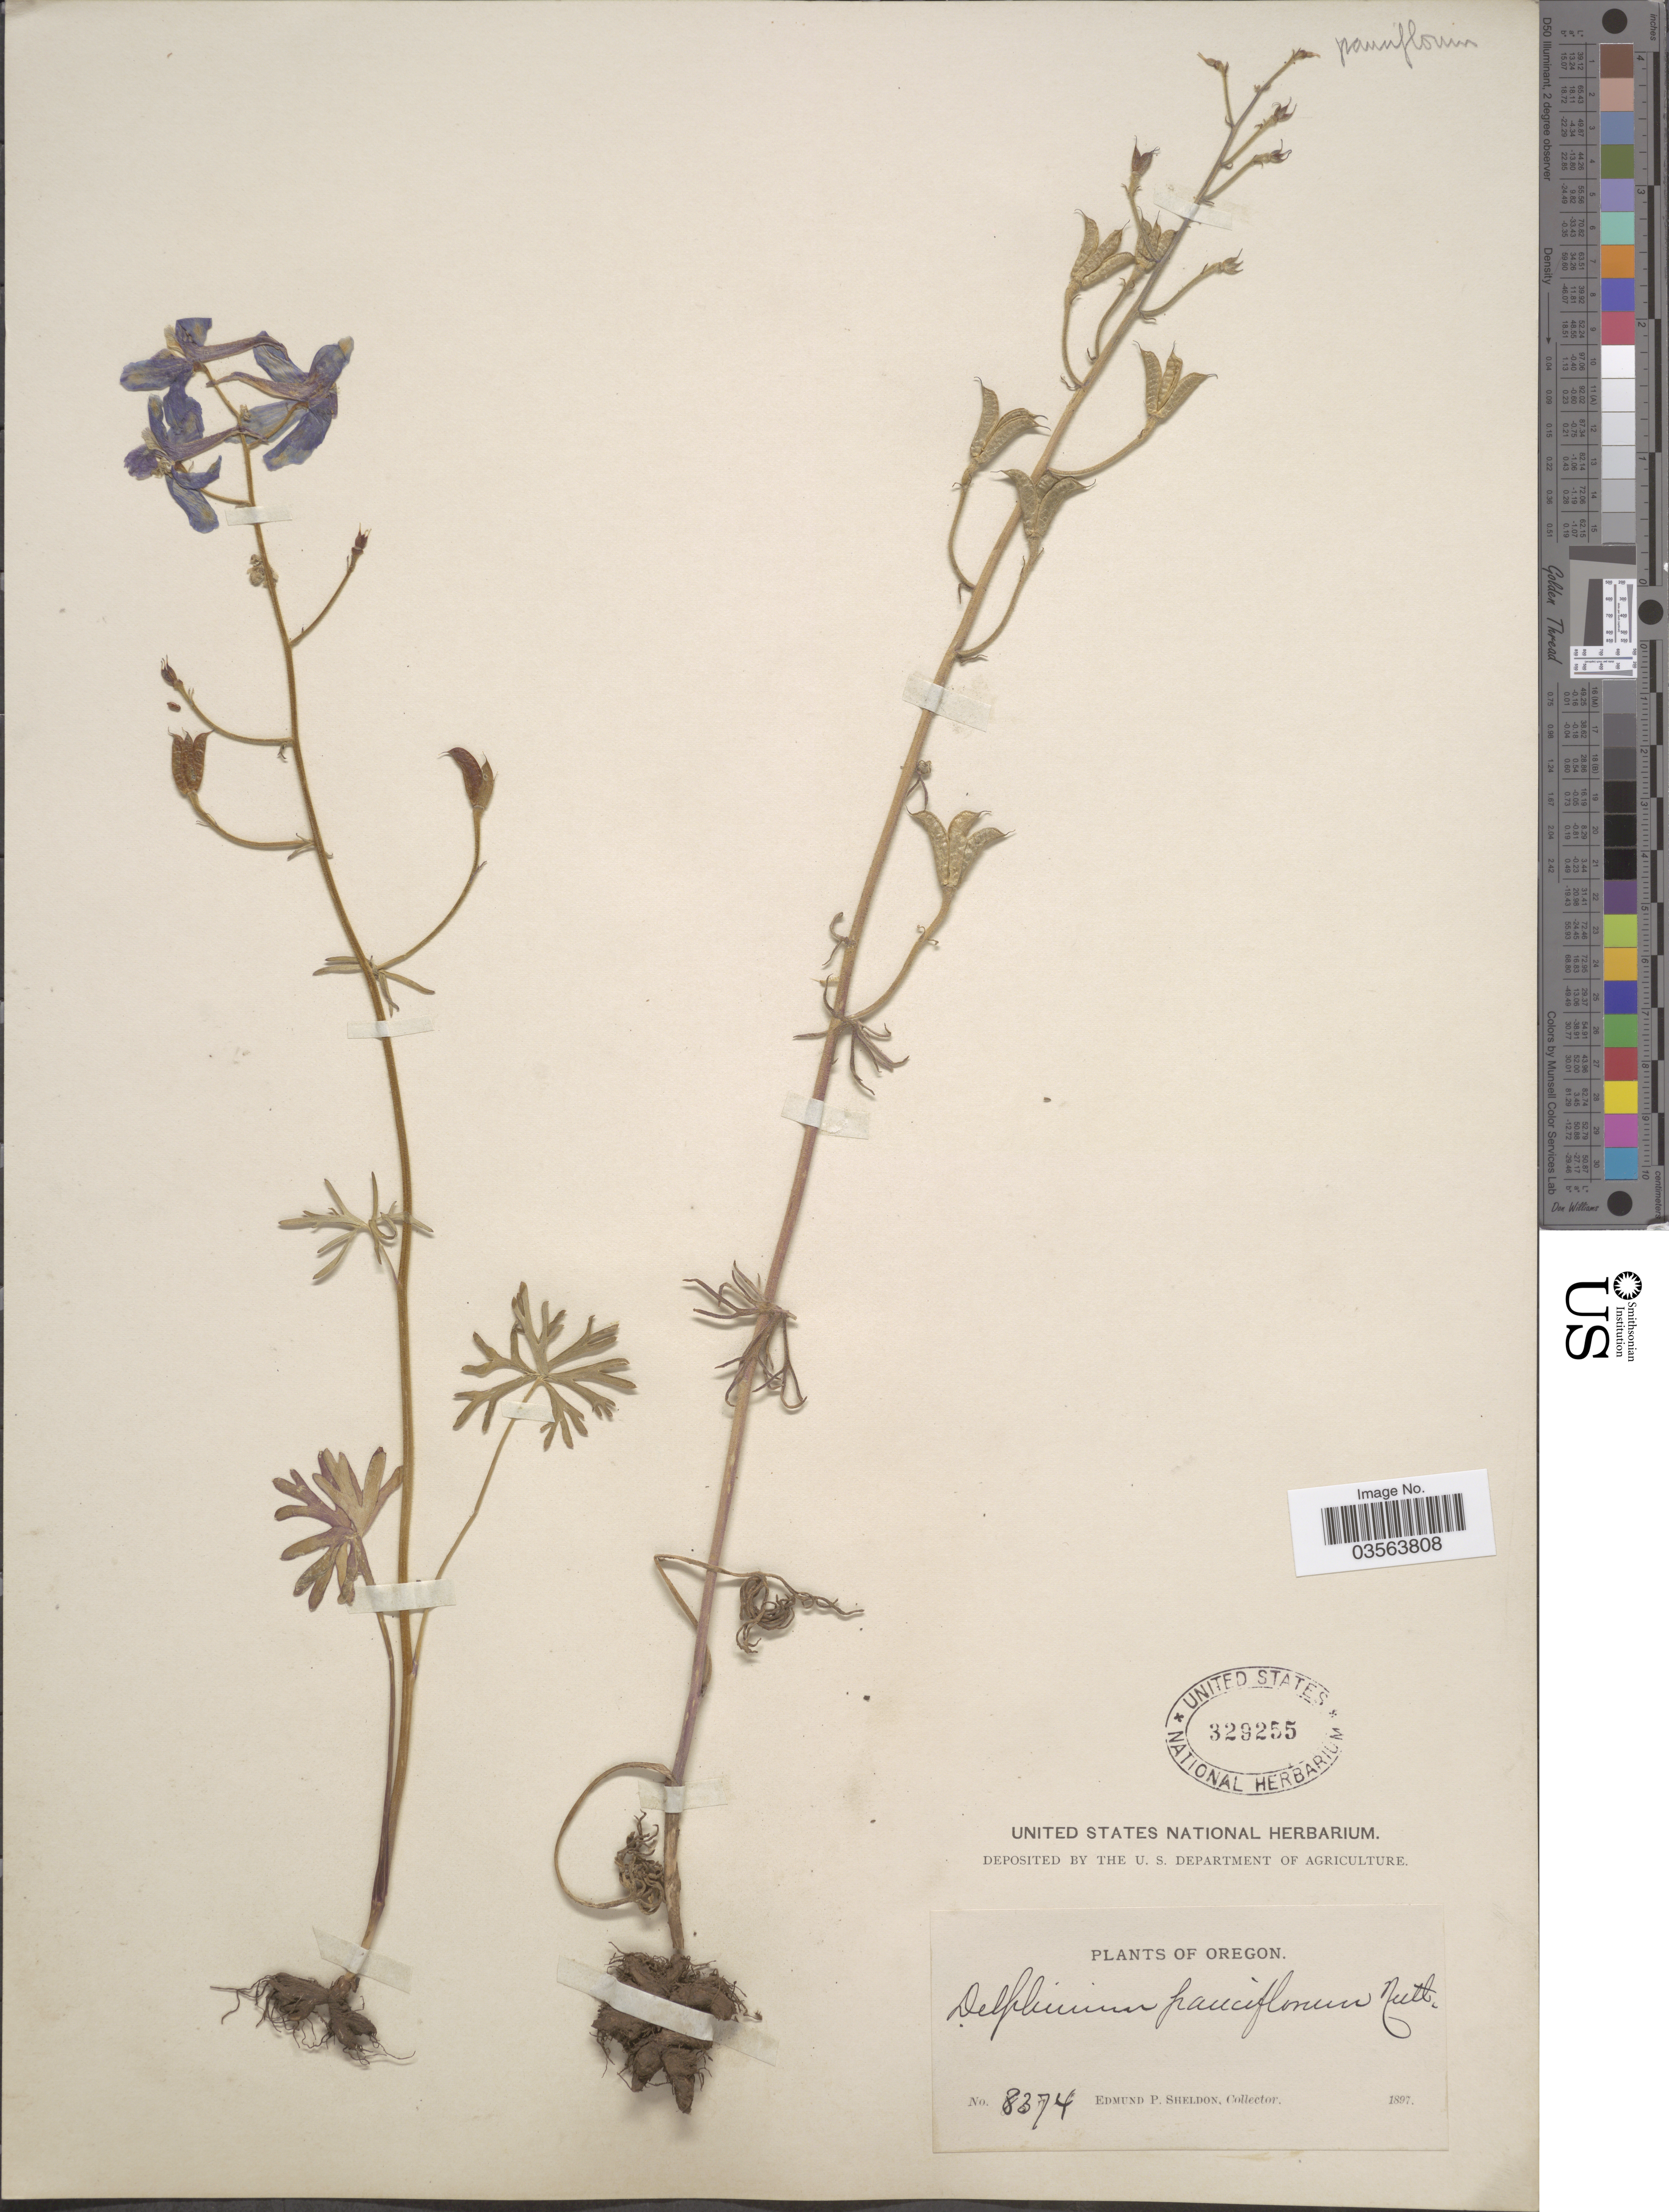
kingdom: Plantae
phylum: Tracheophyta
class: Magnoliopsida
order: Ranunculales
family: Ranunculaceae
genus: Delphinium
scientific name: Delphinium nuttallianum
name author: E. Pritz. ex Walpers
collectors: E. P. Sheldon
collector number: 8374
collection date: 1897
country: United States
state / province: Oregon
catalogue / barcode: US 329255